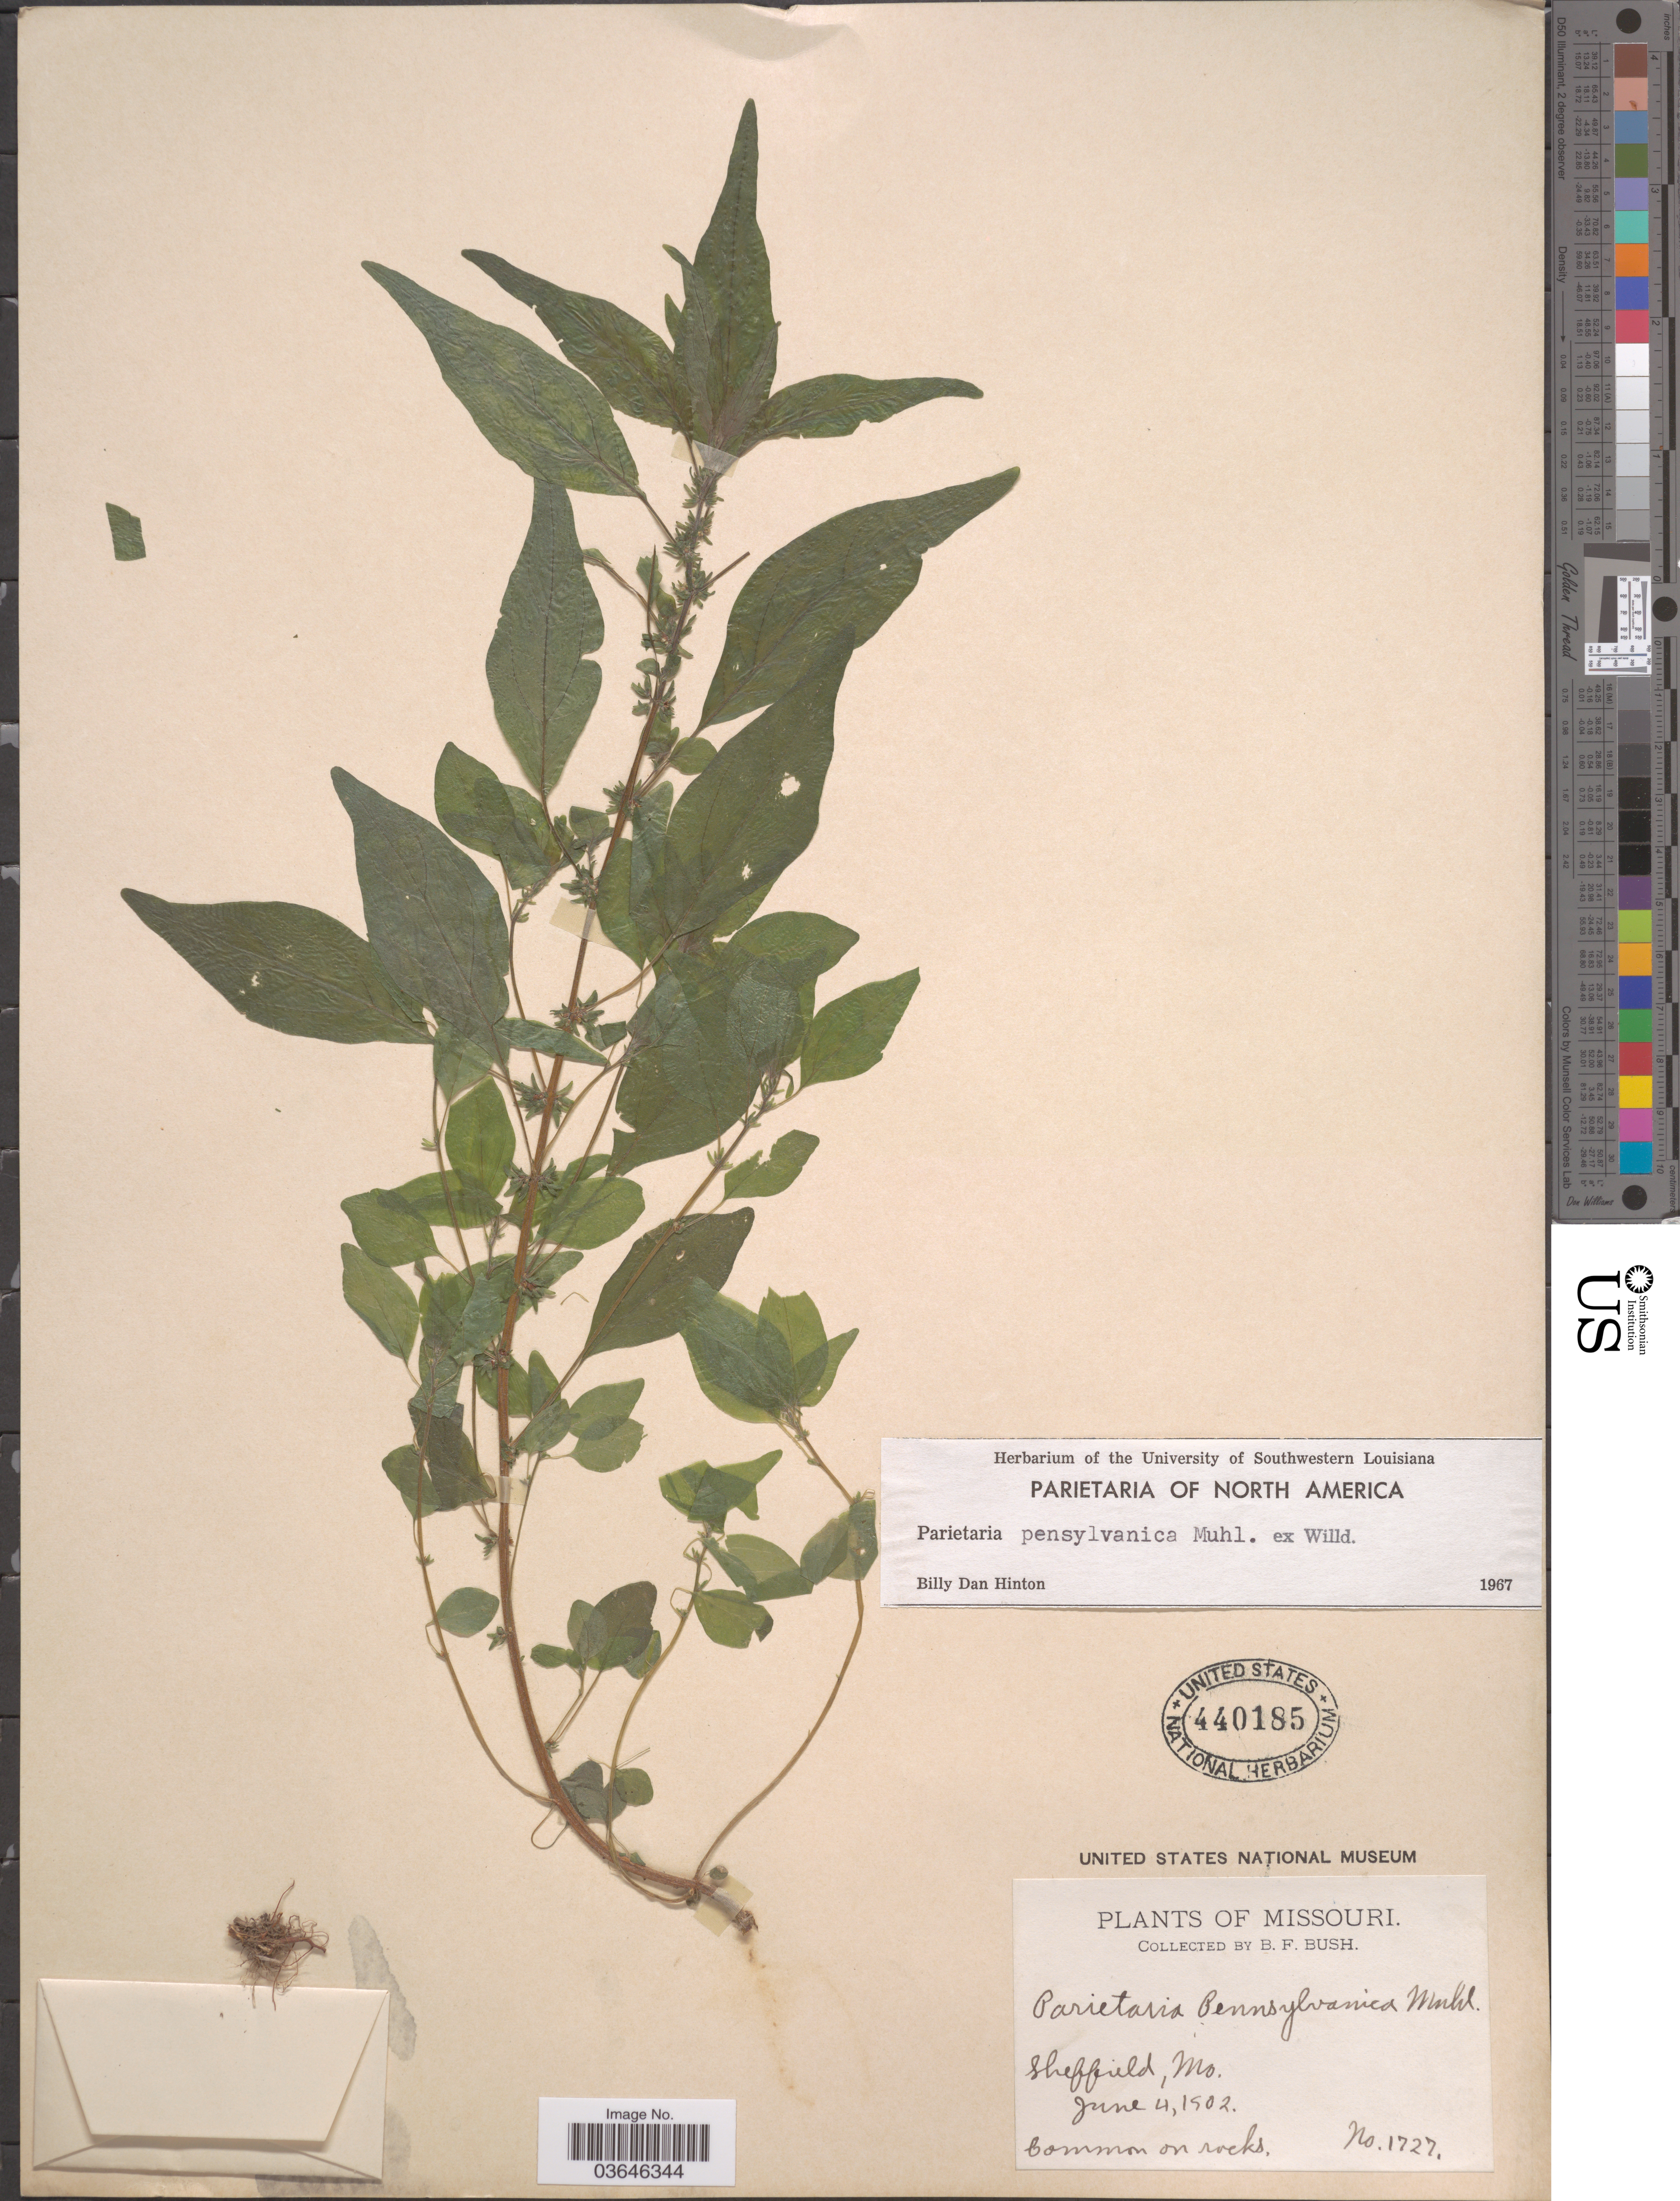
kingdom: Plantae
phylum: Tracheophyta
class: Magnoliopsida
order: Rosales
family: Urticaceae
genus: Parietaria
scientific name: Parietaria pensylvanica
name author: Muhl. ex Willd.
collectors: B. F. Bush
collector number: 1727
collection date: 1902-06-04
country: United States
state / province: Missouri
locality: Sheffield.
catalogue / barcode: US 440185